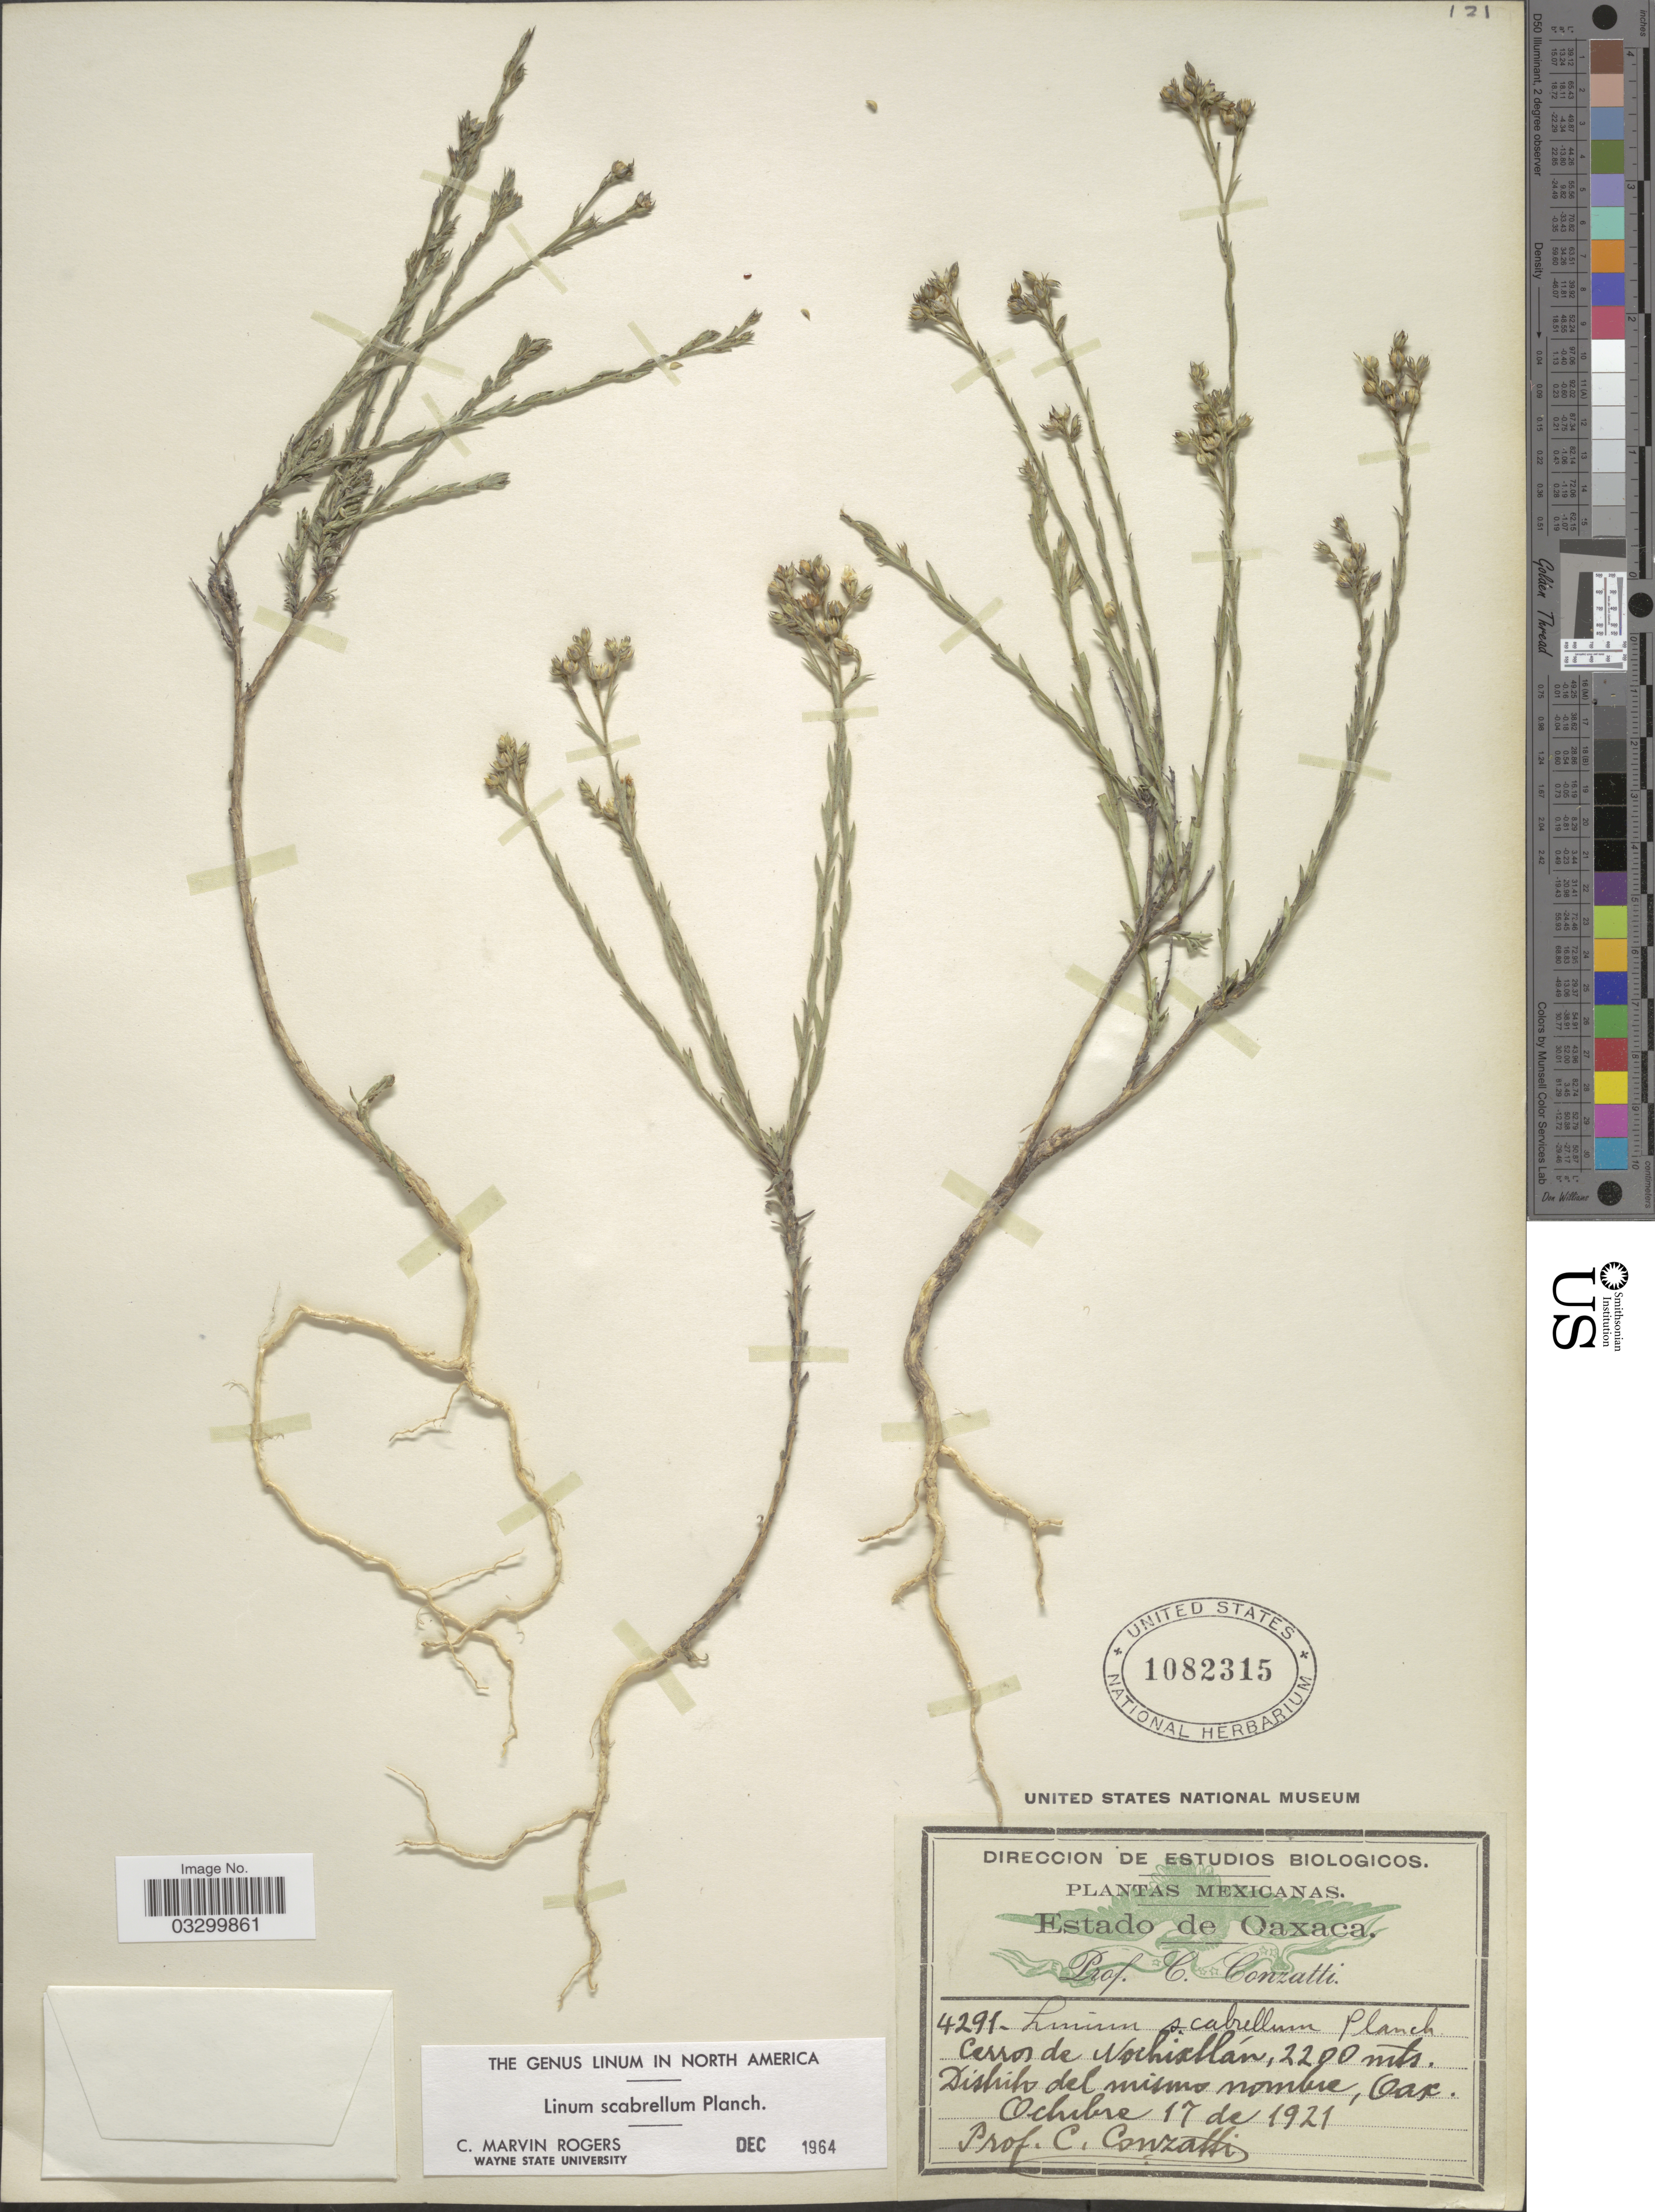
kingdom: Plantae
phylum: Tracheophyta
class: Magnoliopsida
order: Malpighiales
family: Linaceae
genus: Linum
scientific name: Linum scabrellum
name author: Planch.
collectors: C. Conzatti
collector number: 4291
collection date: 1921-10-17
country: Mexico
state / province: Oaxaca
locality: Cerro de Nochixtlán.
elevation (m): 2200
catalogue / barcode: US 1082315